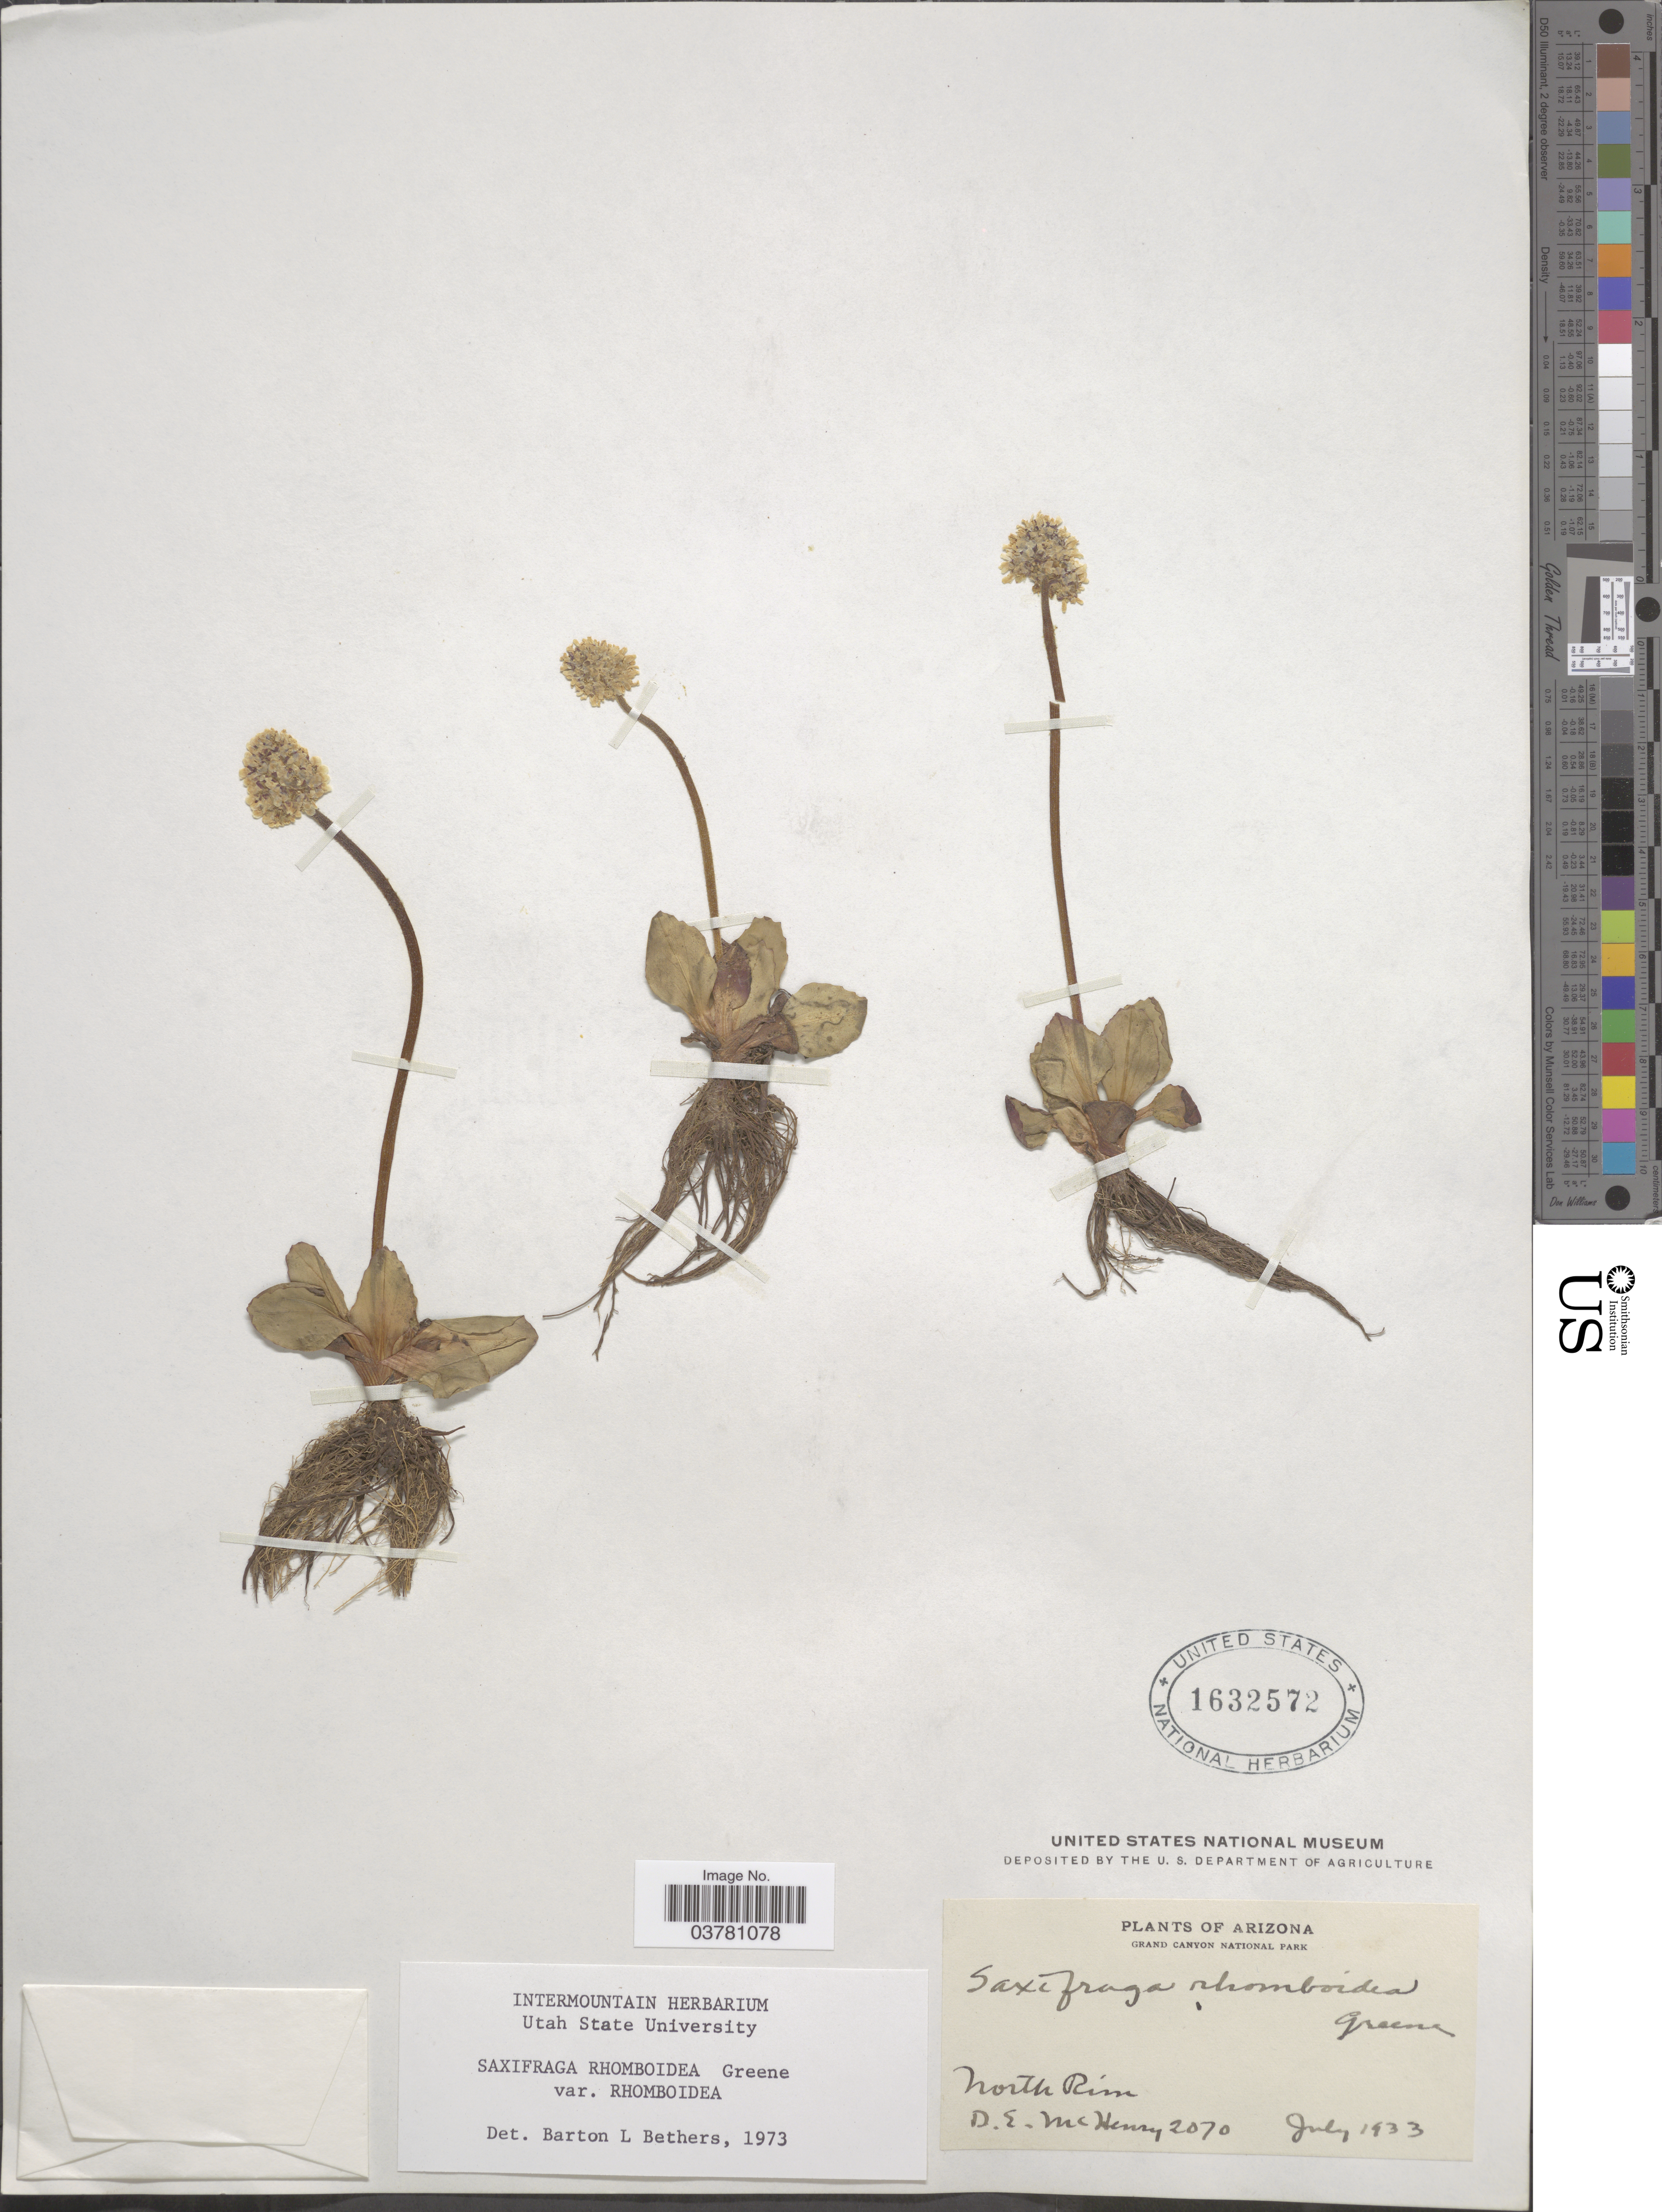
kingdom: Plantae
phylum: Tracheophyta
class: Magnoliopsida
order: Saxifragales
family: Saxifragaceae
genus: Micranthes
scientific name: Micranthes rhomboidea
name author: (Greene) Small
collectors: D. McHenry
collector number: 2070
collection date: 1933-07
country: United States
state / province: Arizona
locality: Grand Canyon National Park. North Rim.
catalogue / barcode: US 1632572